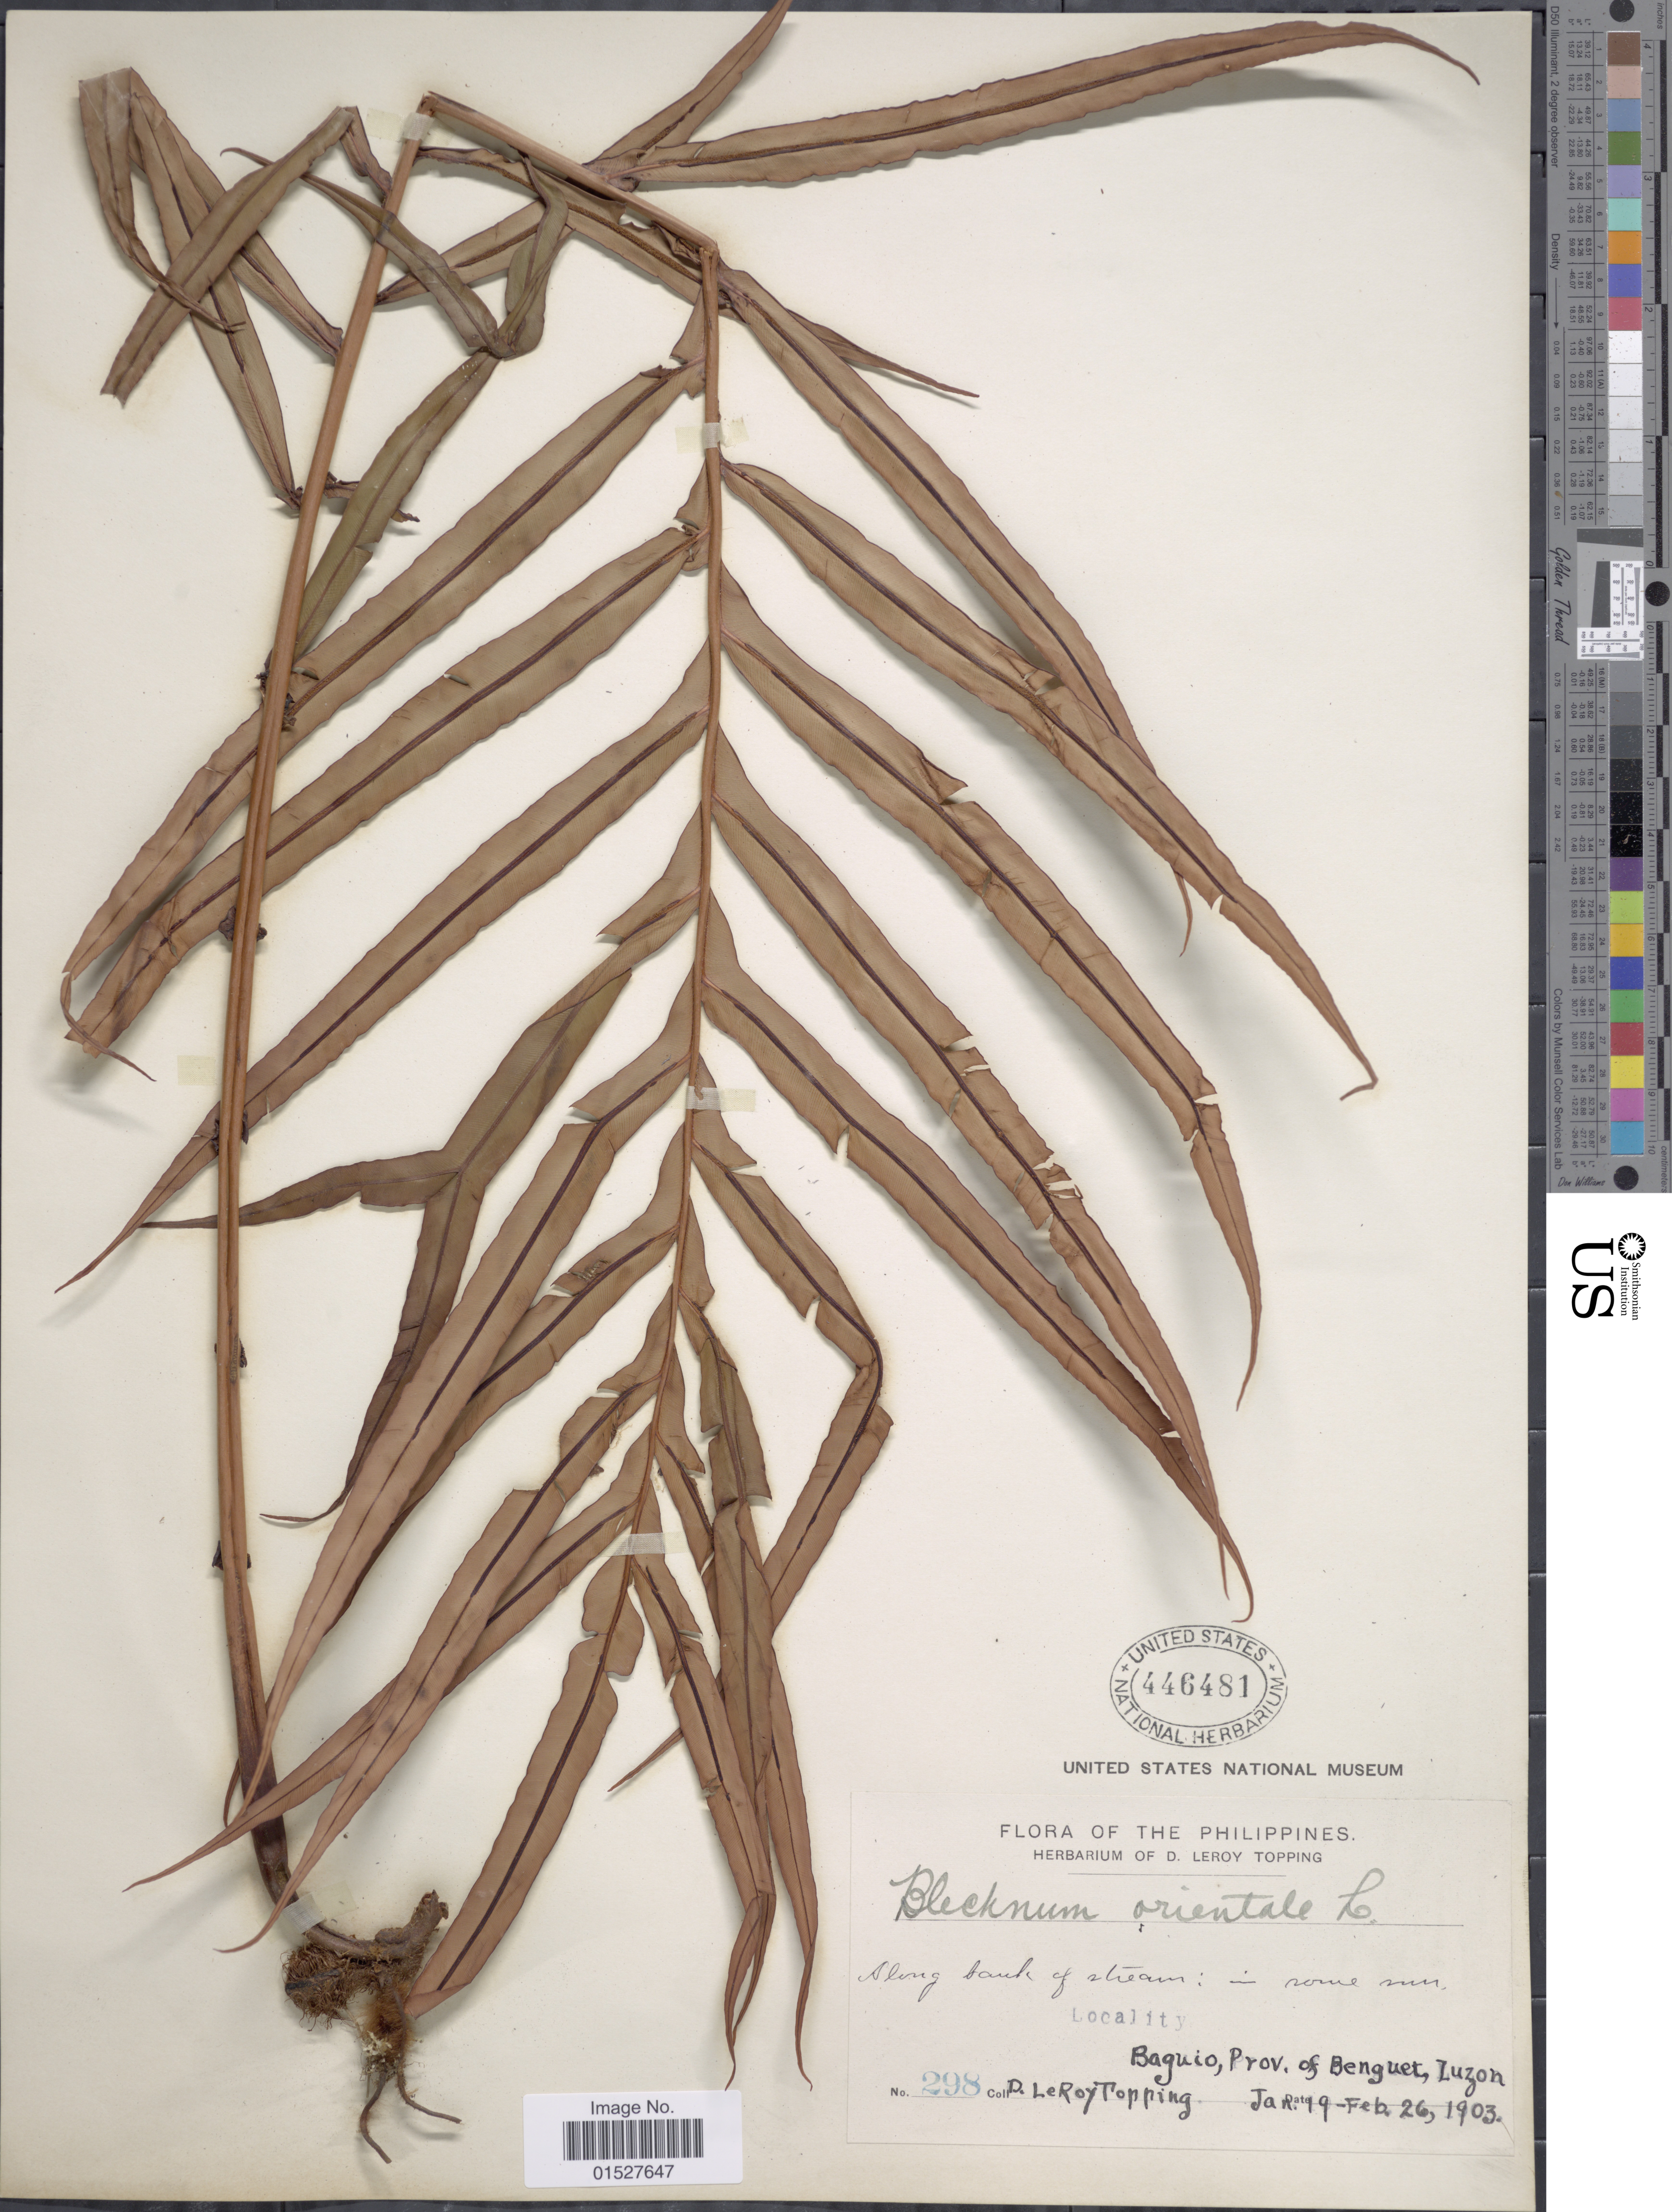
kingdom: Plantae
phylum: Tracheophyta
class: Polypodiopsida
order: Polypodiales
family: Blechnaceae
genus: Blechnum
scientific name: Blechnum orientale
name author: L.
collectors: D. L. Topping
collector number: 298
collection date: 1903-01-19/1903-02-26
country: Philippines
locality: Baguio, Prov. of Benguet, Luzon.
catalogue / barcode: US 446481